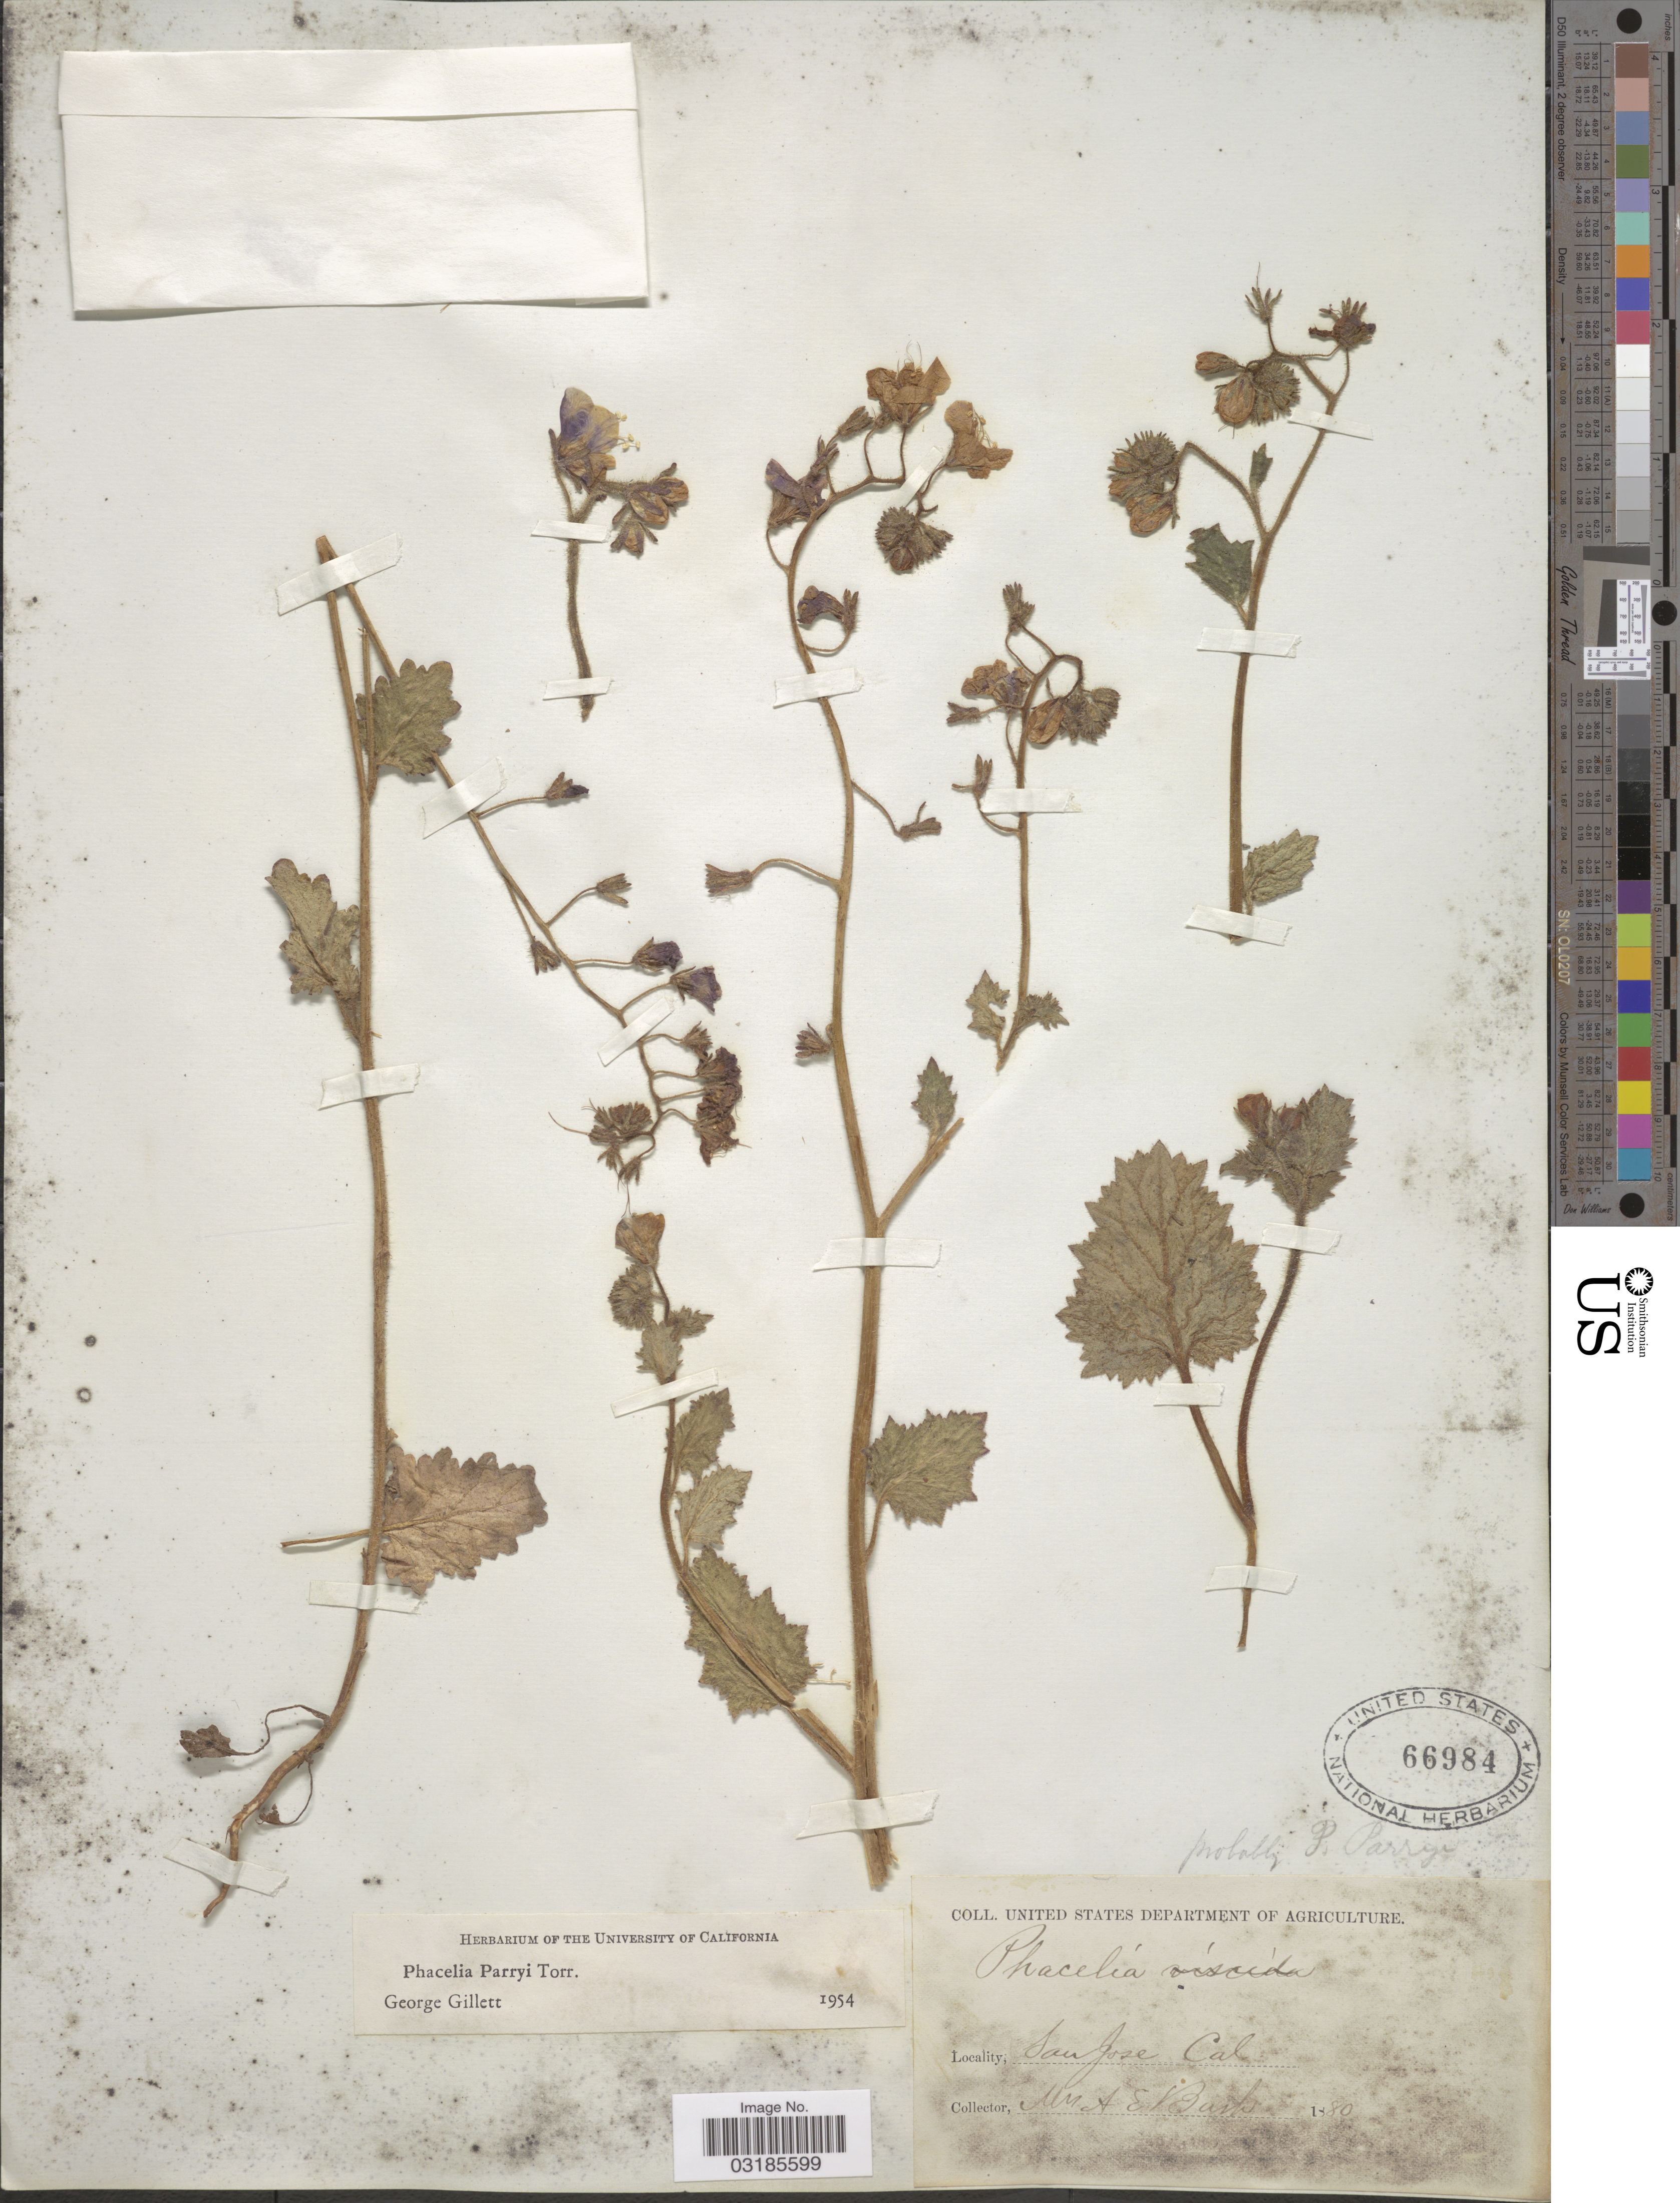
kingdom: Plantae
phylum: Tracheophyta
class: Magnoliopsida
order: Boraginales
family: Hydrophyllaceae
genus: Phacelia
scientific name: Phacelia parryi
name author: Torr. in Emory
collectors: A. E. Bush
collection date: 1880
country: United States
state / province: California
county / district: Santa Clara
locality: San Jose.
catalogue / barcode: US 66984